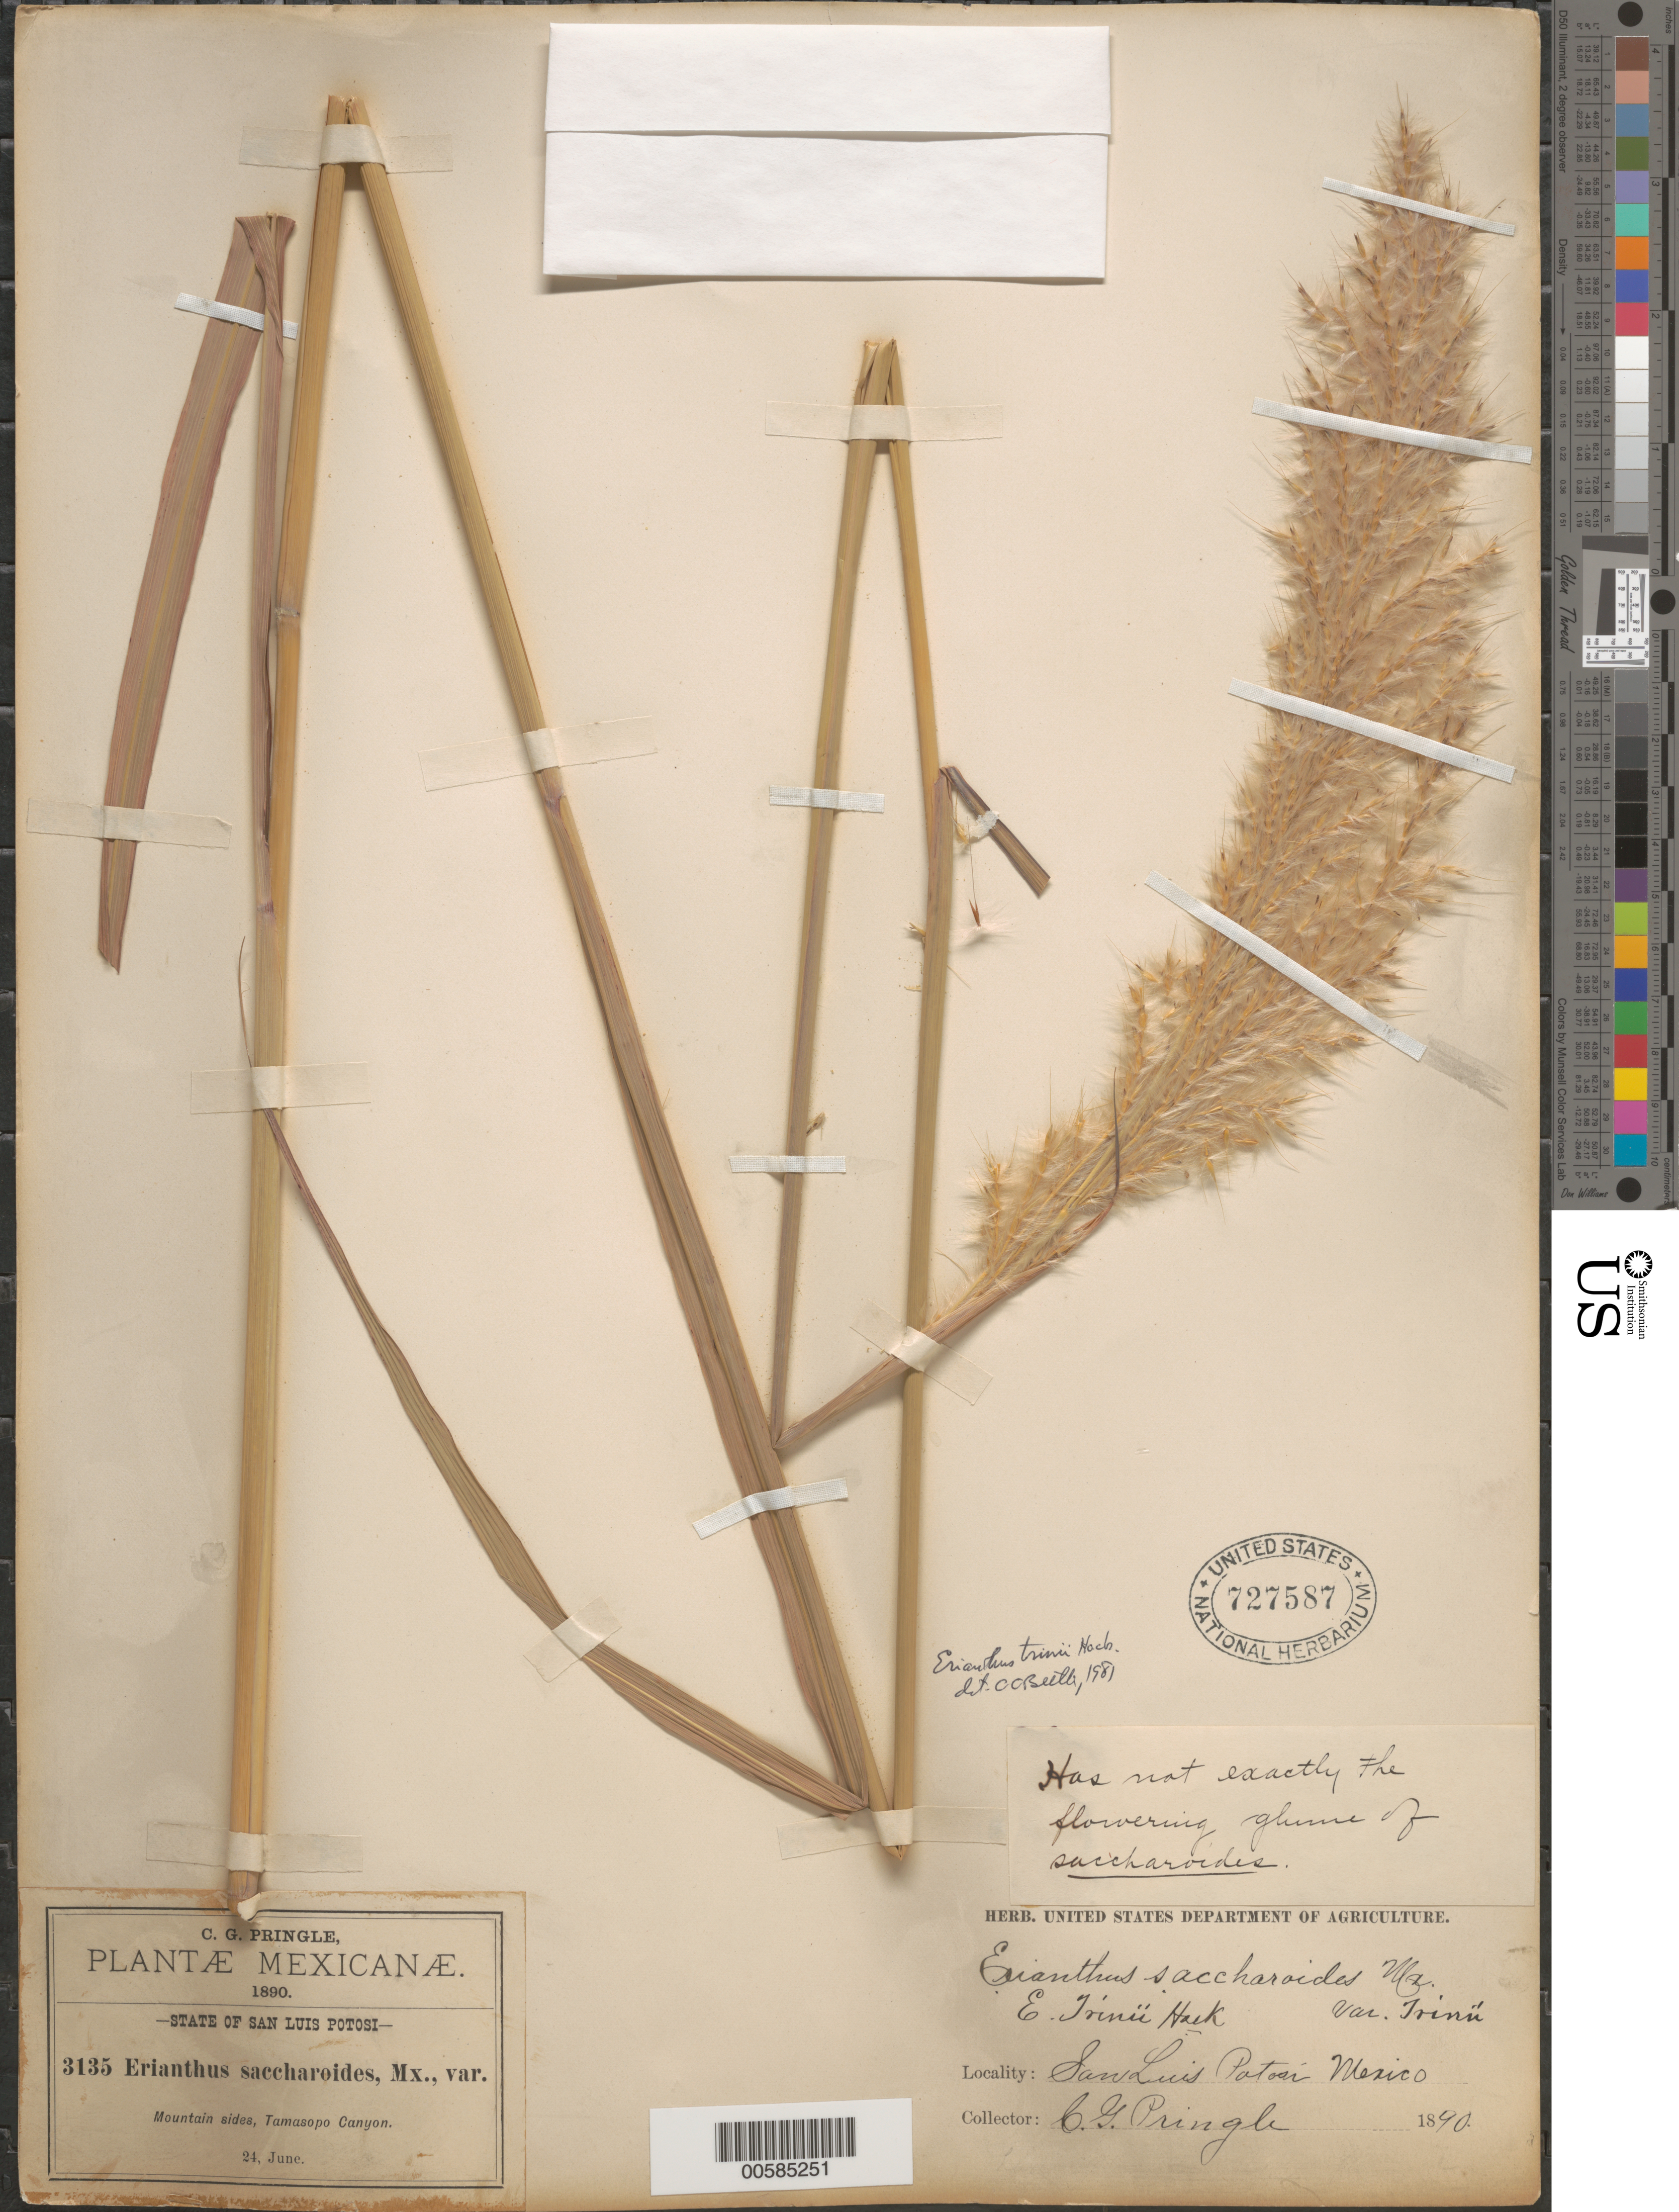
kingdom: Plantae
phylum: Tracheophyta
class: Liliopsida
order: Poales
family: Poaceae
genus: Erianthus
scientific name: Erianthus trinii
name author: Hack.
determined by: Beetle, Alan A.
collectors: C. G. Pringle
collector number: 3135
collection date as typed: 24 Jun 1890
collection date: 1890-06-24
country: Mexico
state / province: San Luis Potosi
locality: Tamasopo Canyon.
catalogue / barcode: US 727587